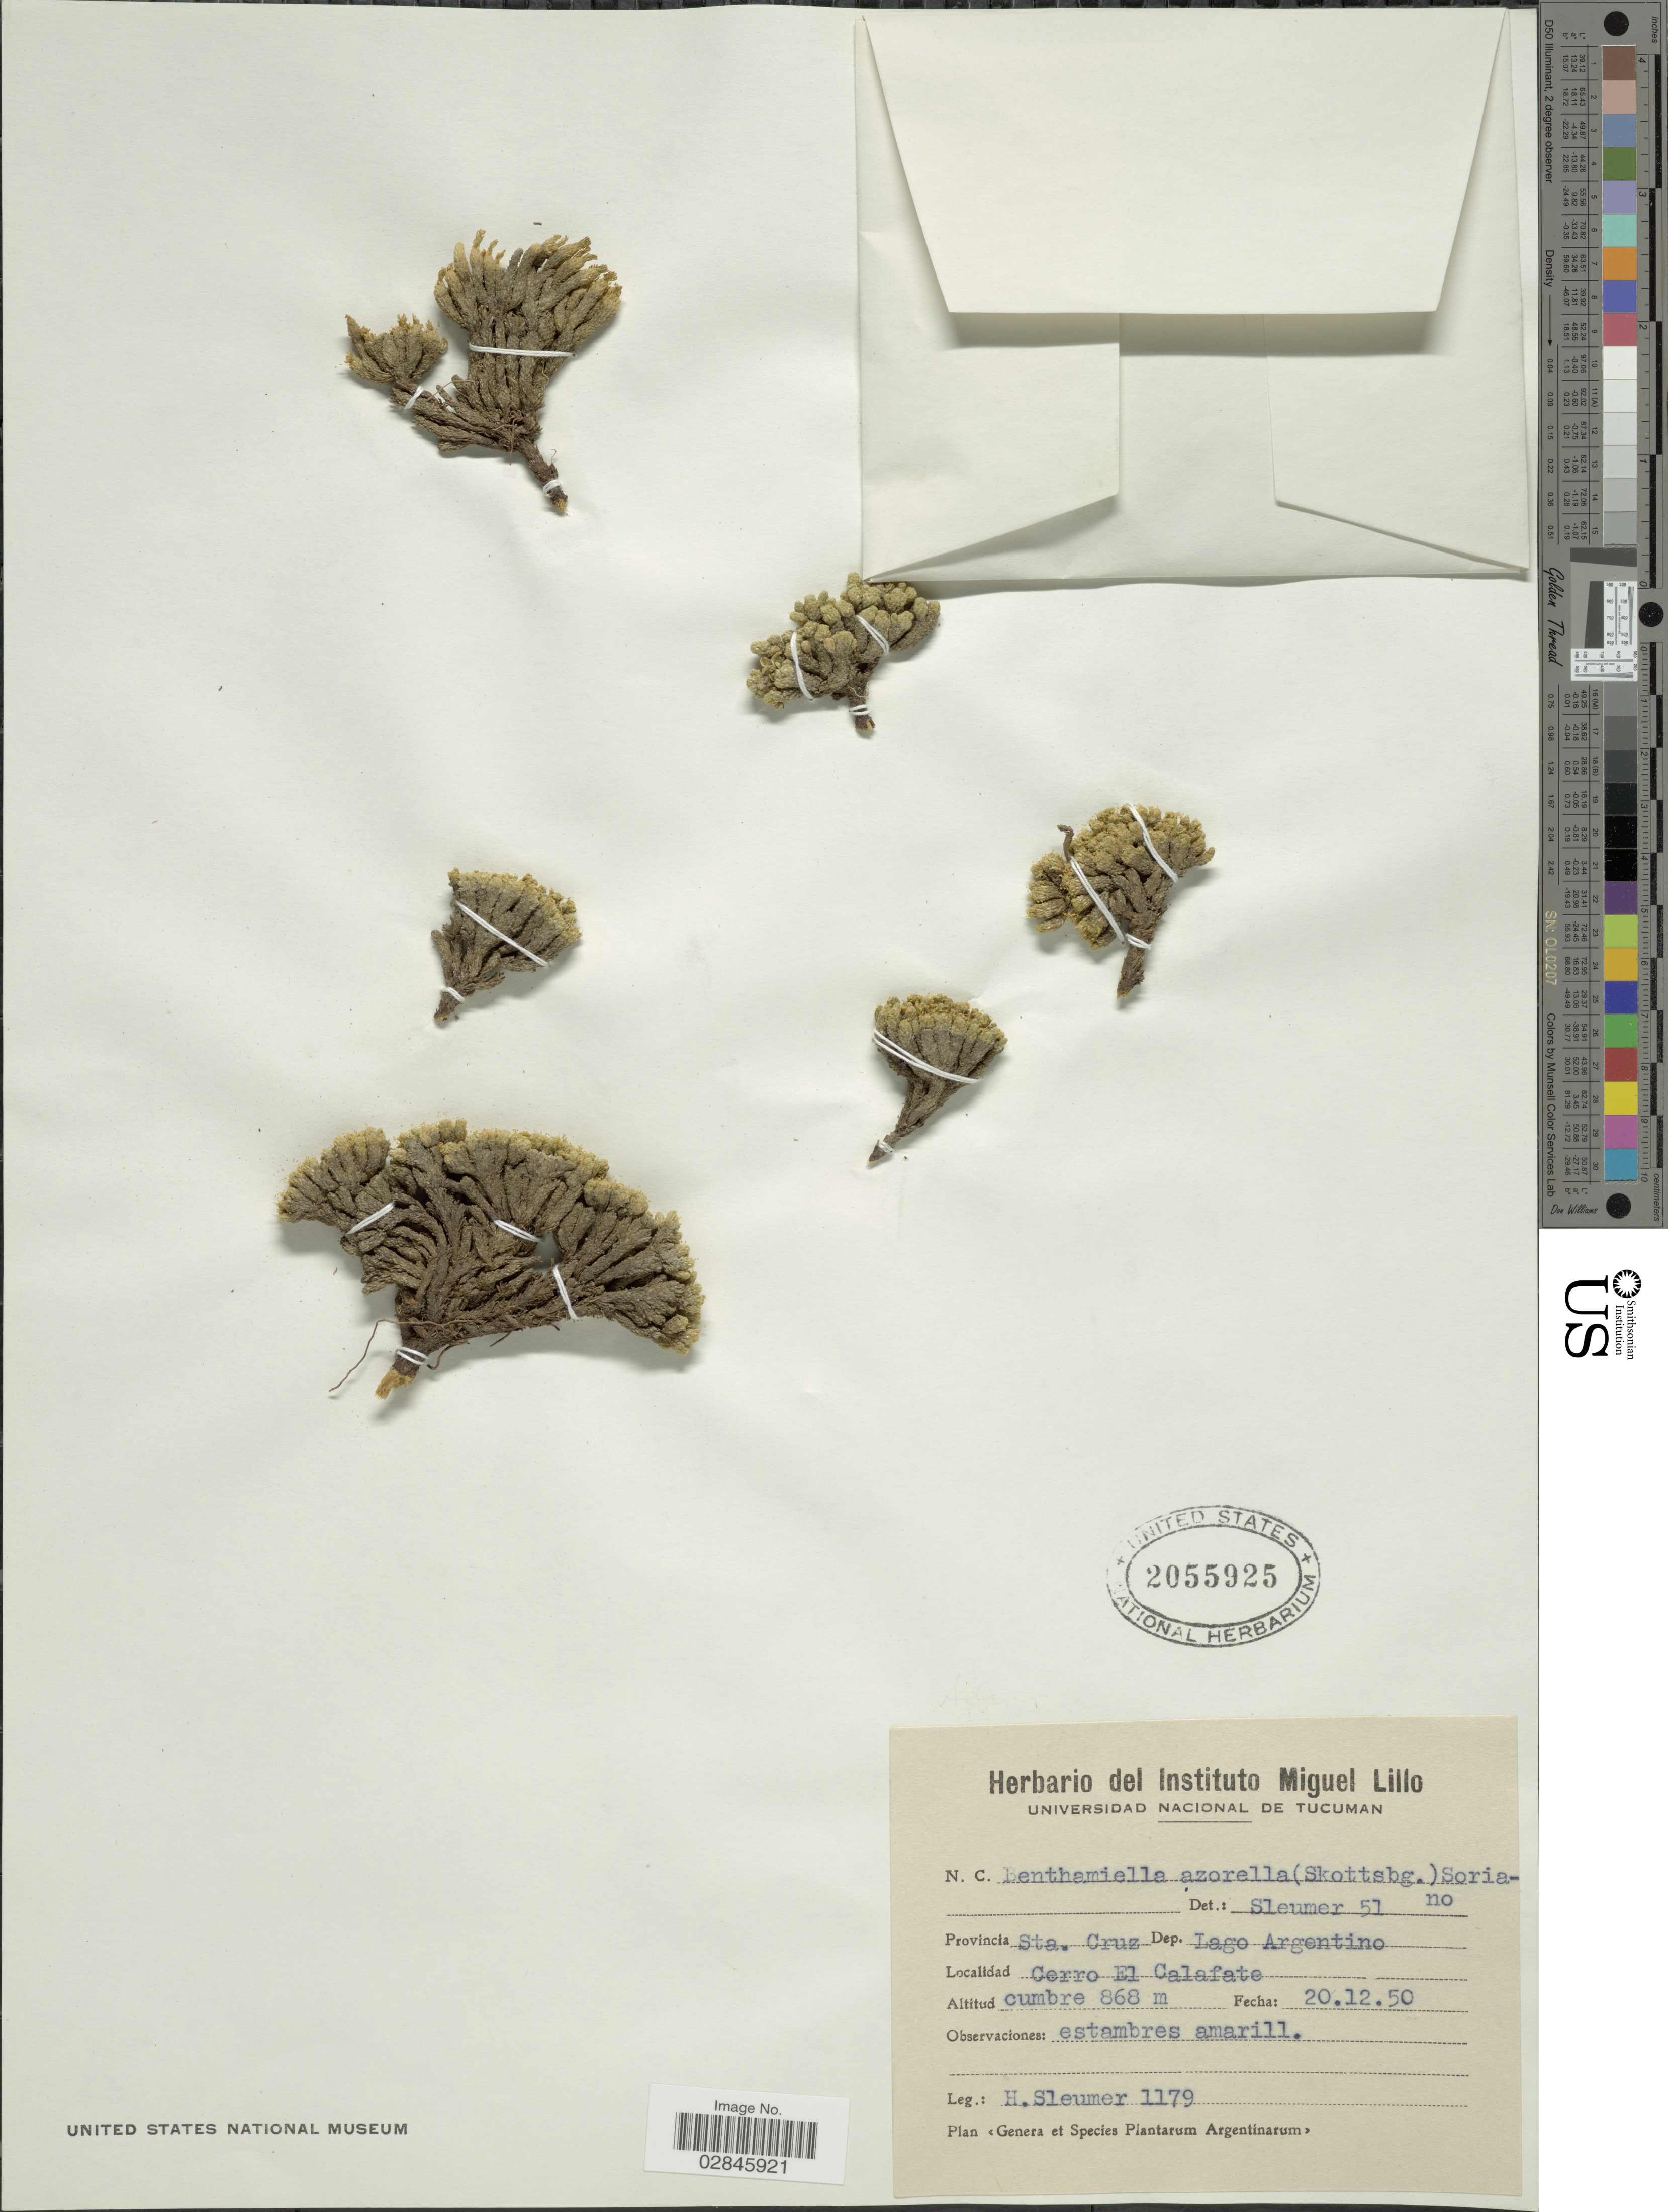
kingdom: Plantae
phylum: Tracheophyta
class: Magnoliopsida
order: Solanales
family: Solanaceae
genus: Benthamiella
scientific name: Benthamiella azorella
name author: (Skottsb.) A. Soriano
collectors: H. O. Sleumer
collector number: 1179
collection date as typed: Transcribed d/m/y: 20/12/50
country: Argentina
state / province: Santa Cruz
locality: Dep. Lago Argentino. Cerro El Calafate.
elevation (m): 868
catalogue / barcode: US 2055925